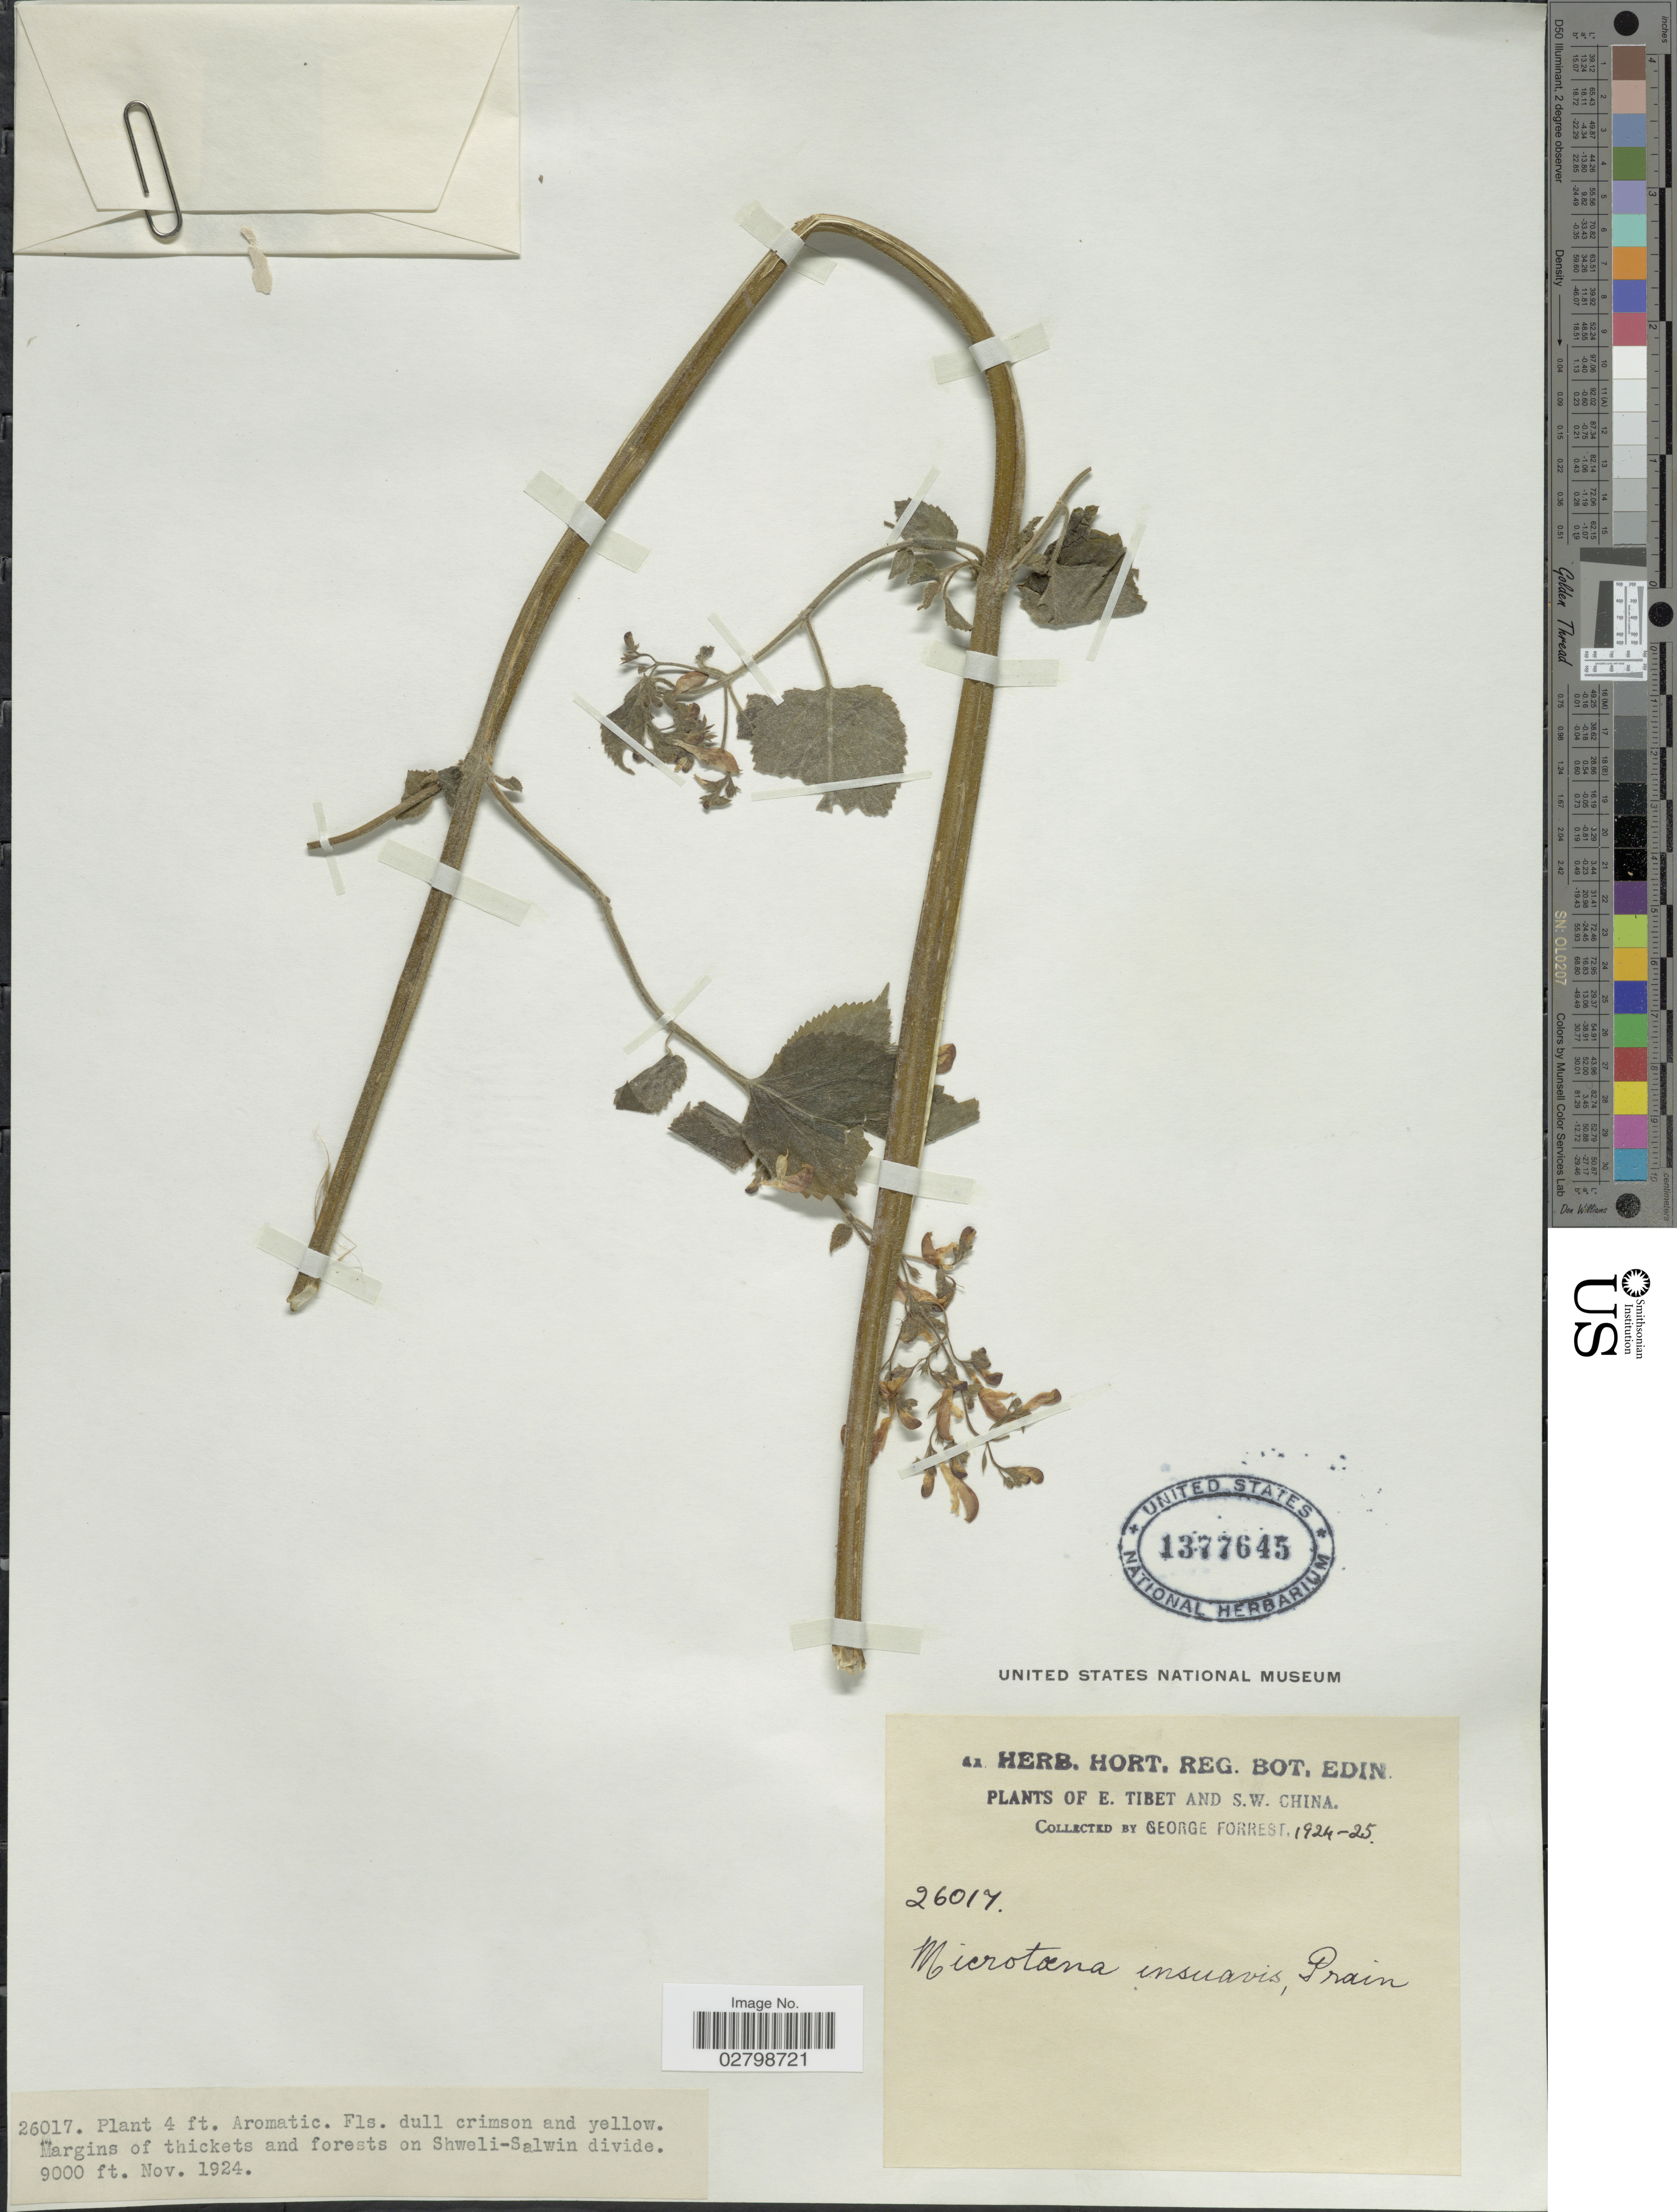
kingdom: Plantae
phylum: Tracheophyta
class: Magnoliopsida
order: Lamiales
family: Lamiaceae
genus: Microtoena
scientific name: Microtoena insuavis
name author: (Hance) Prain ex Briq.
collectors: G. Forrest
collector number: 26017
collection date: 1924-11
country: China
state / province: Xizang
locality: E. Tibet and S.W. China, on Shweli-Salwin divide.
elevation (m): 2743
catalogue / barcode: US 1377645